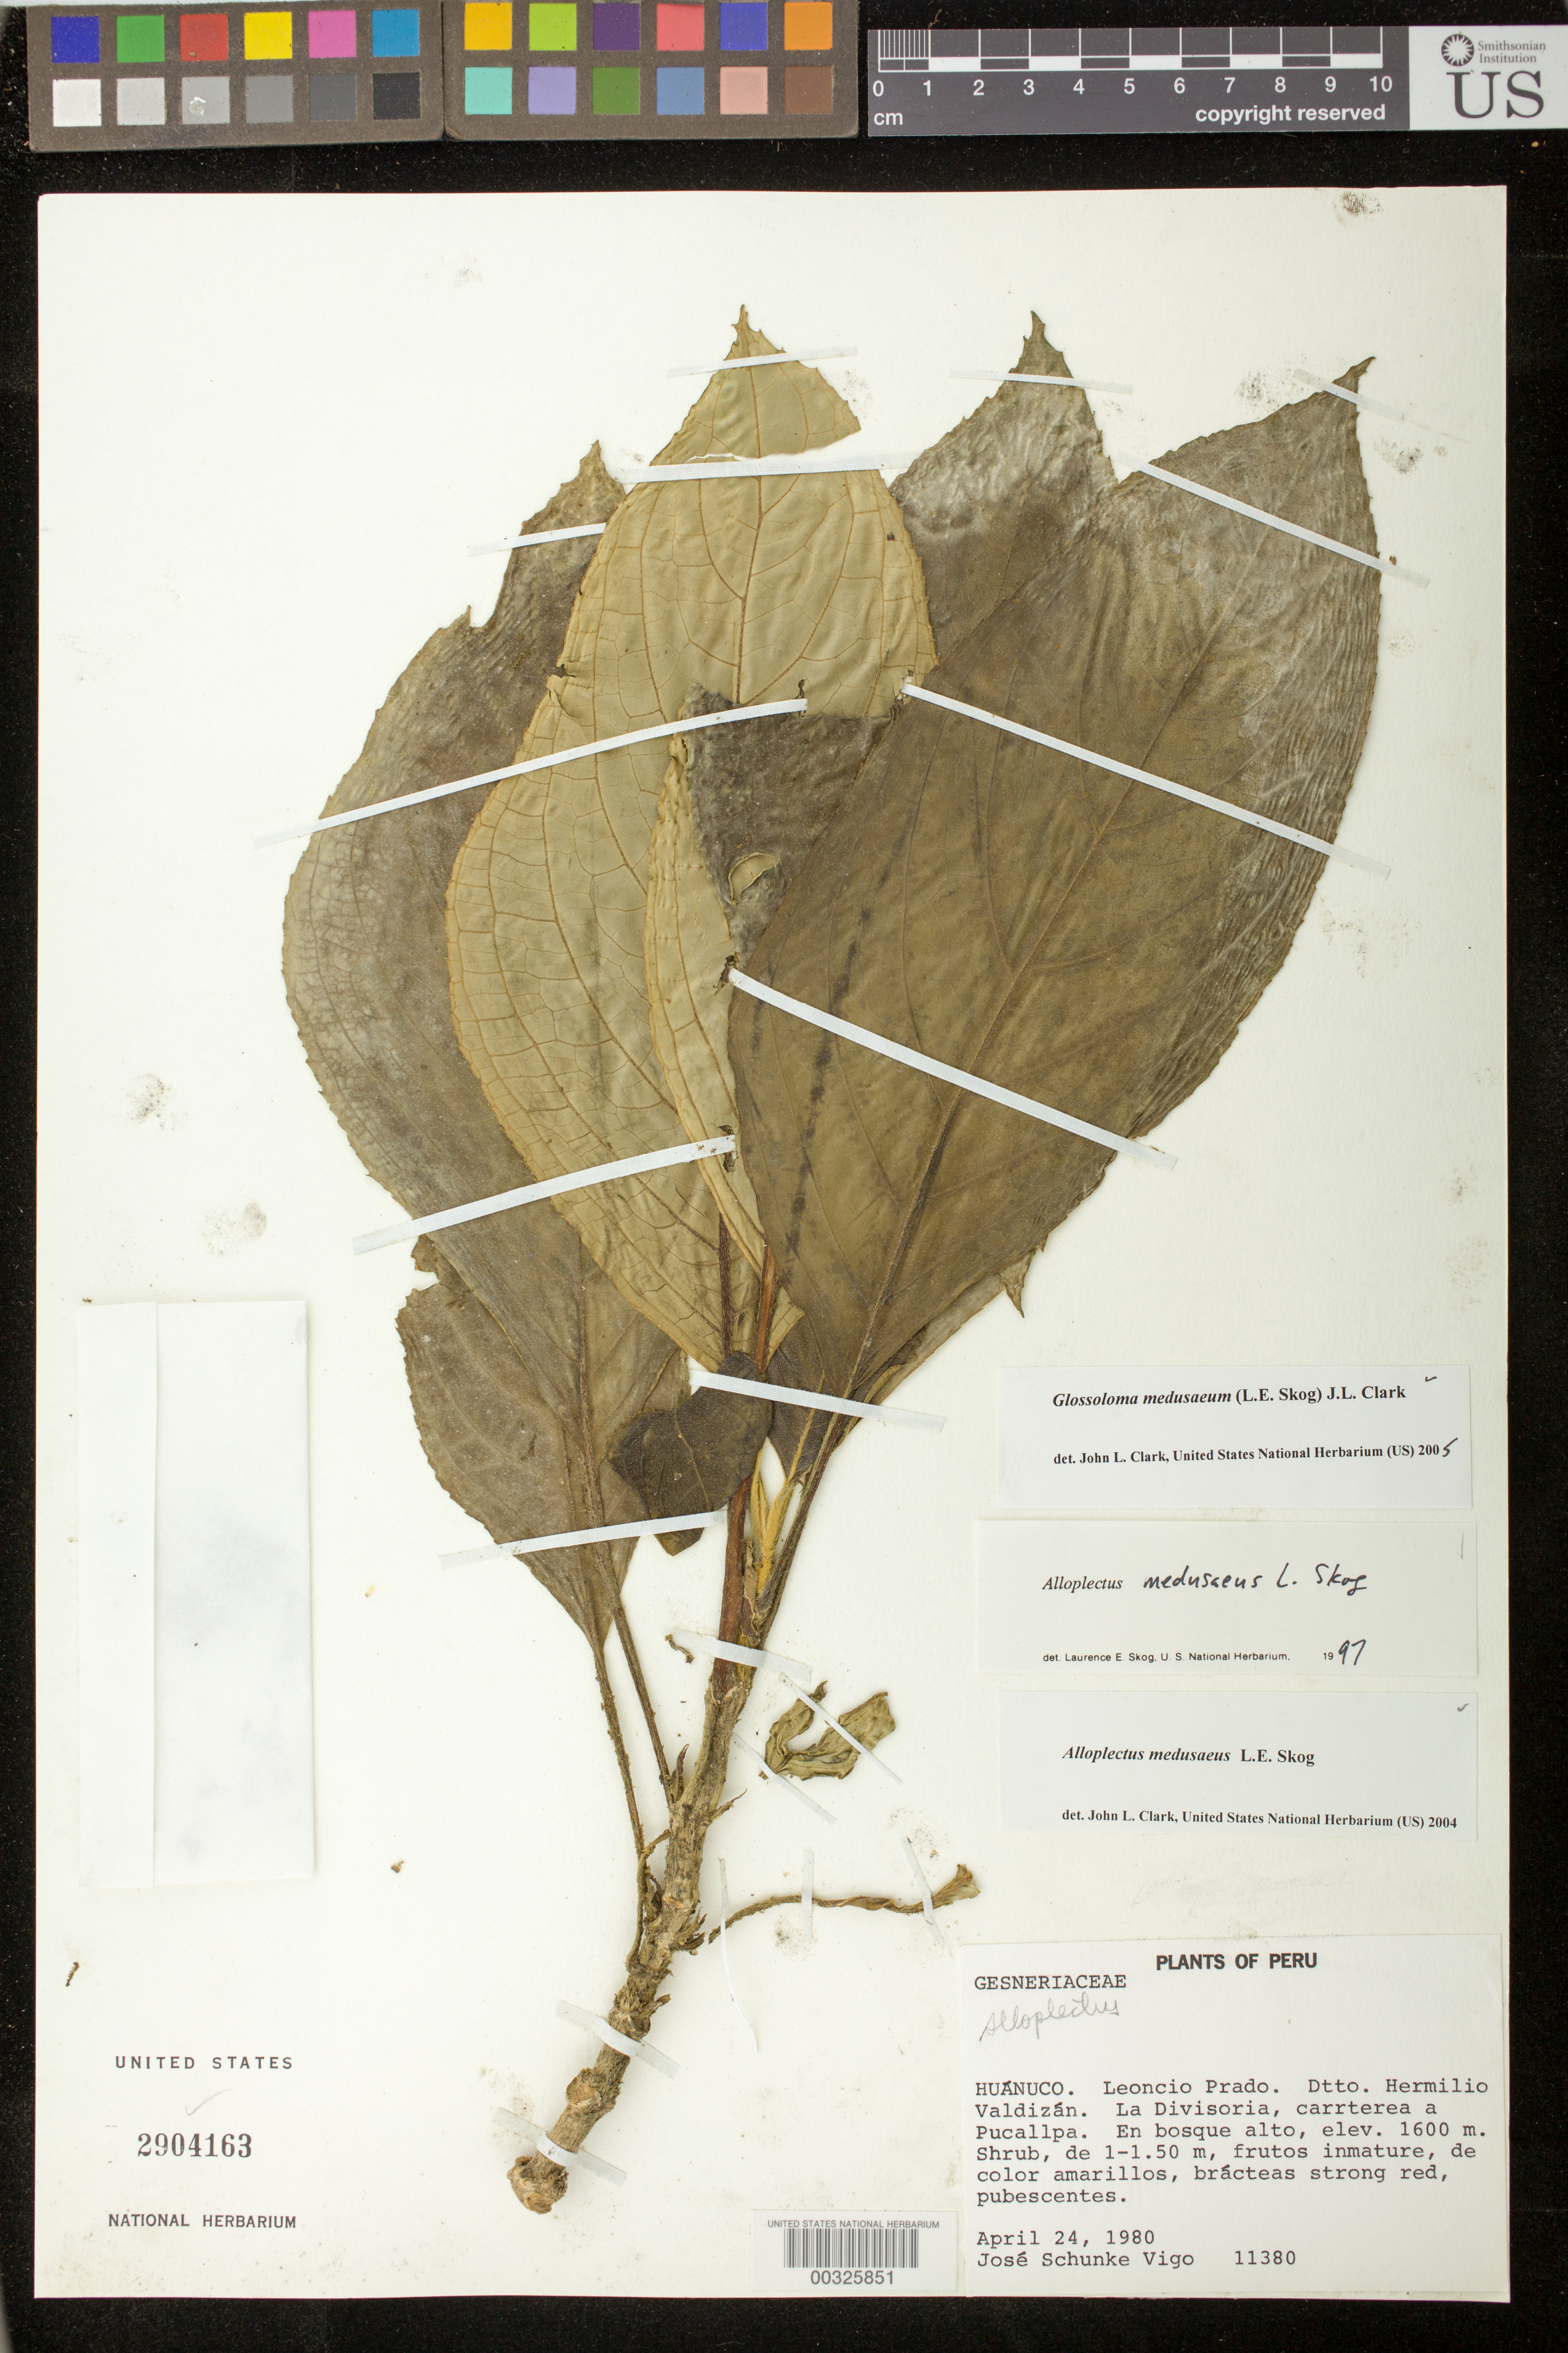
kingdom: Plantae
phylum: Tracheophyta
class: Magnoliopsida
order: Lamiales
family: Gesneriaceae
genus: Glossoloma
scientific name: Glossoloma medusaeum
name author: (L.E. Skog) J.L. Clark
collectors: J. Schunke Vigo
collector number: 11380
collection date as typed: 24 Apr 1980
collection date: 1980-04-24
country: Peru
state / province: Huánuco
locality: Prov. Leoncio Prado; dtto. Hermilio Valdizán, La Divisoria, carretera a Pucallpa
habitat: Bosque alto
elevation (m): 1600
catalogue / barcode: US 2904163